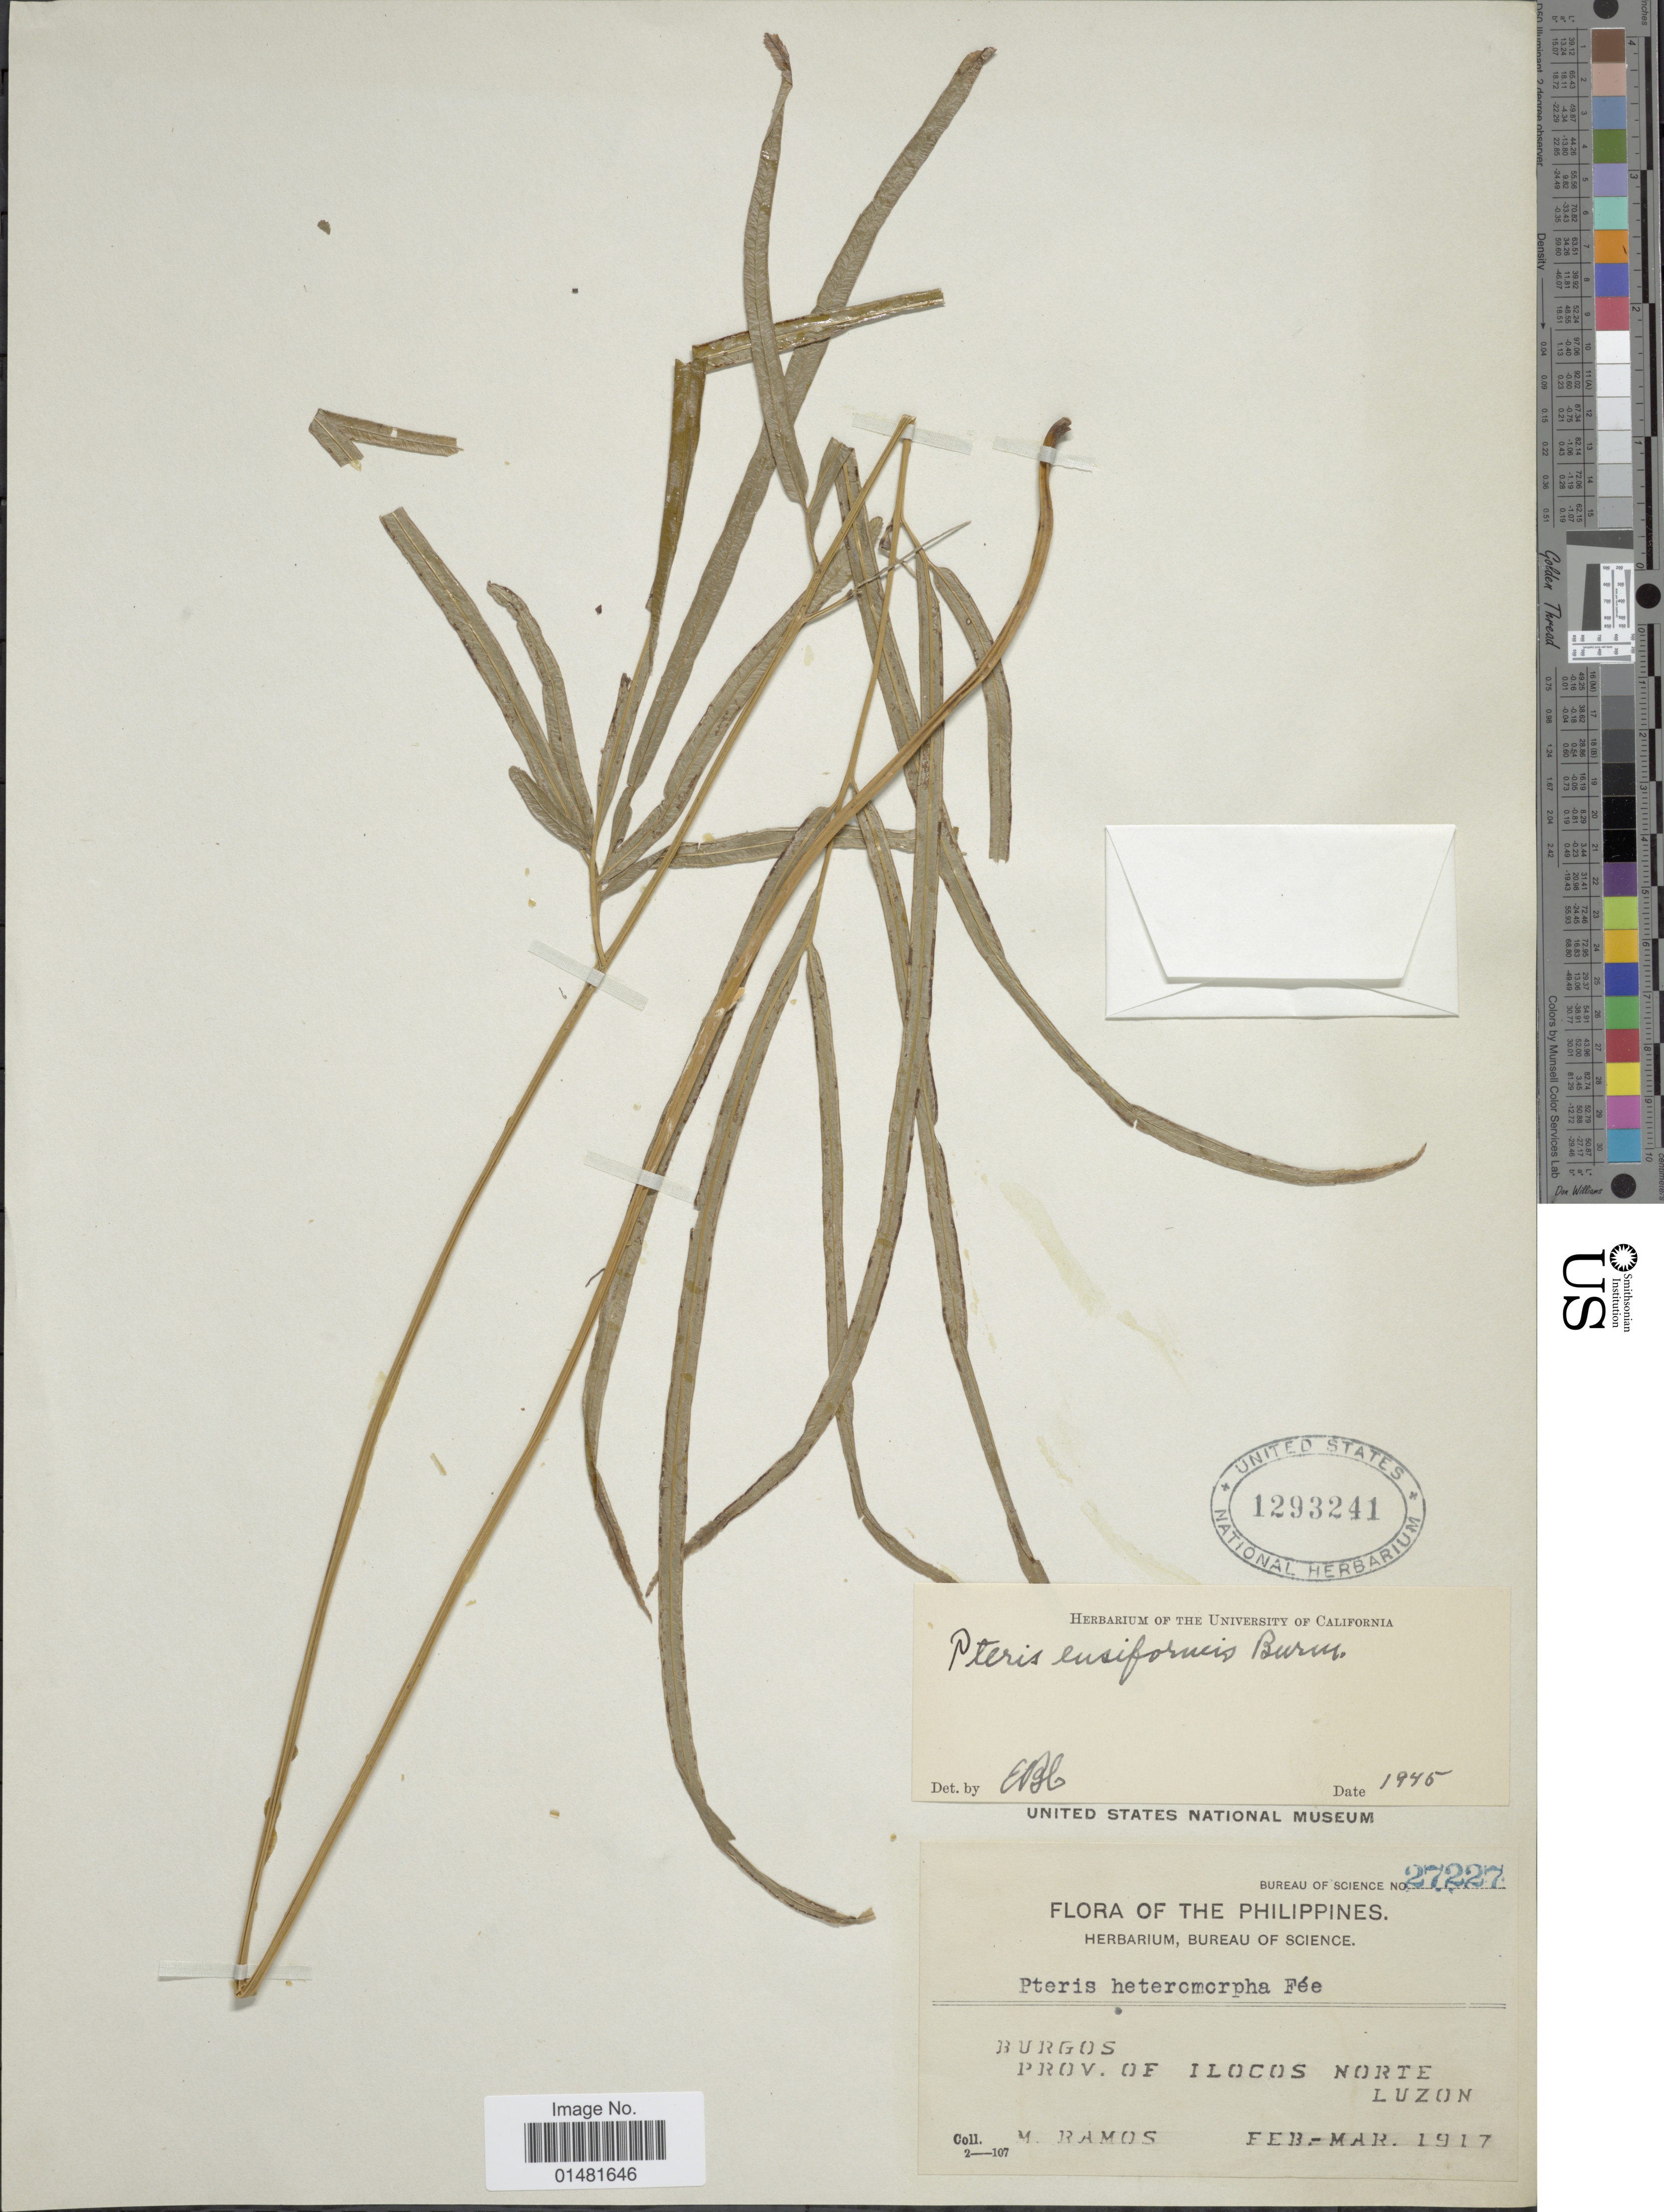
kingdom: Plantae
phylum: Tracheophyta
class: Polypodiopsida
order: Polypodiales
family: Pteridaceae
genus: Pteris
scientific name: Pteris ensiformis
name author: Burm. f.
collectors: M. Ramos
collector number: Bureau of Science 27227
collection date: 1917-02/1917-03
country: Philippines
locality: Burgos, Prov. of Ilocos Norte, Luzon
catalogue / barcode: US 1293241